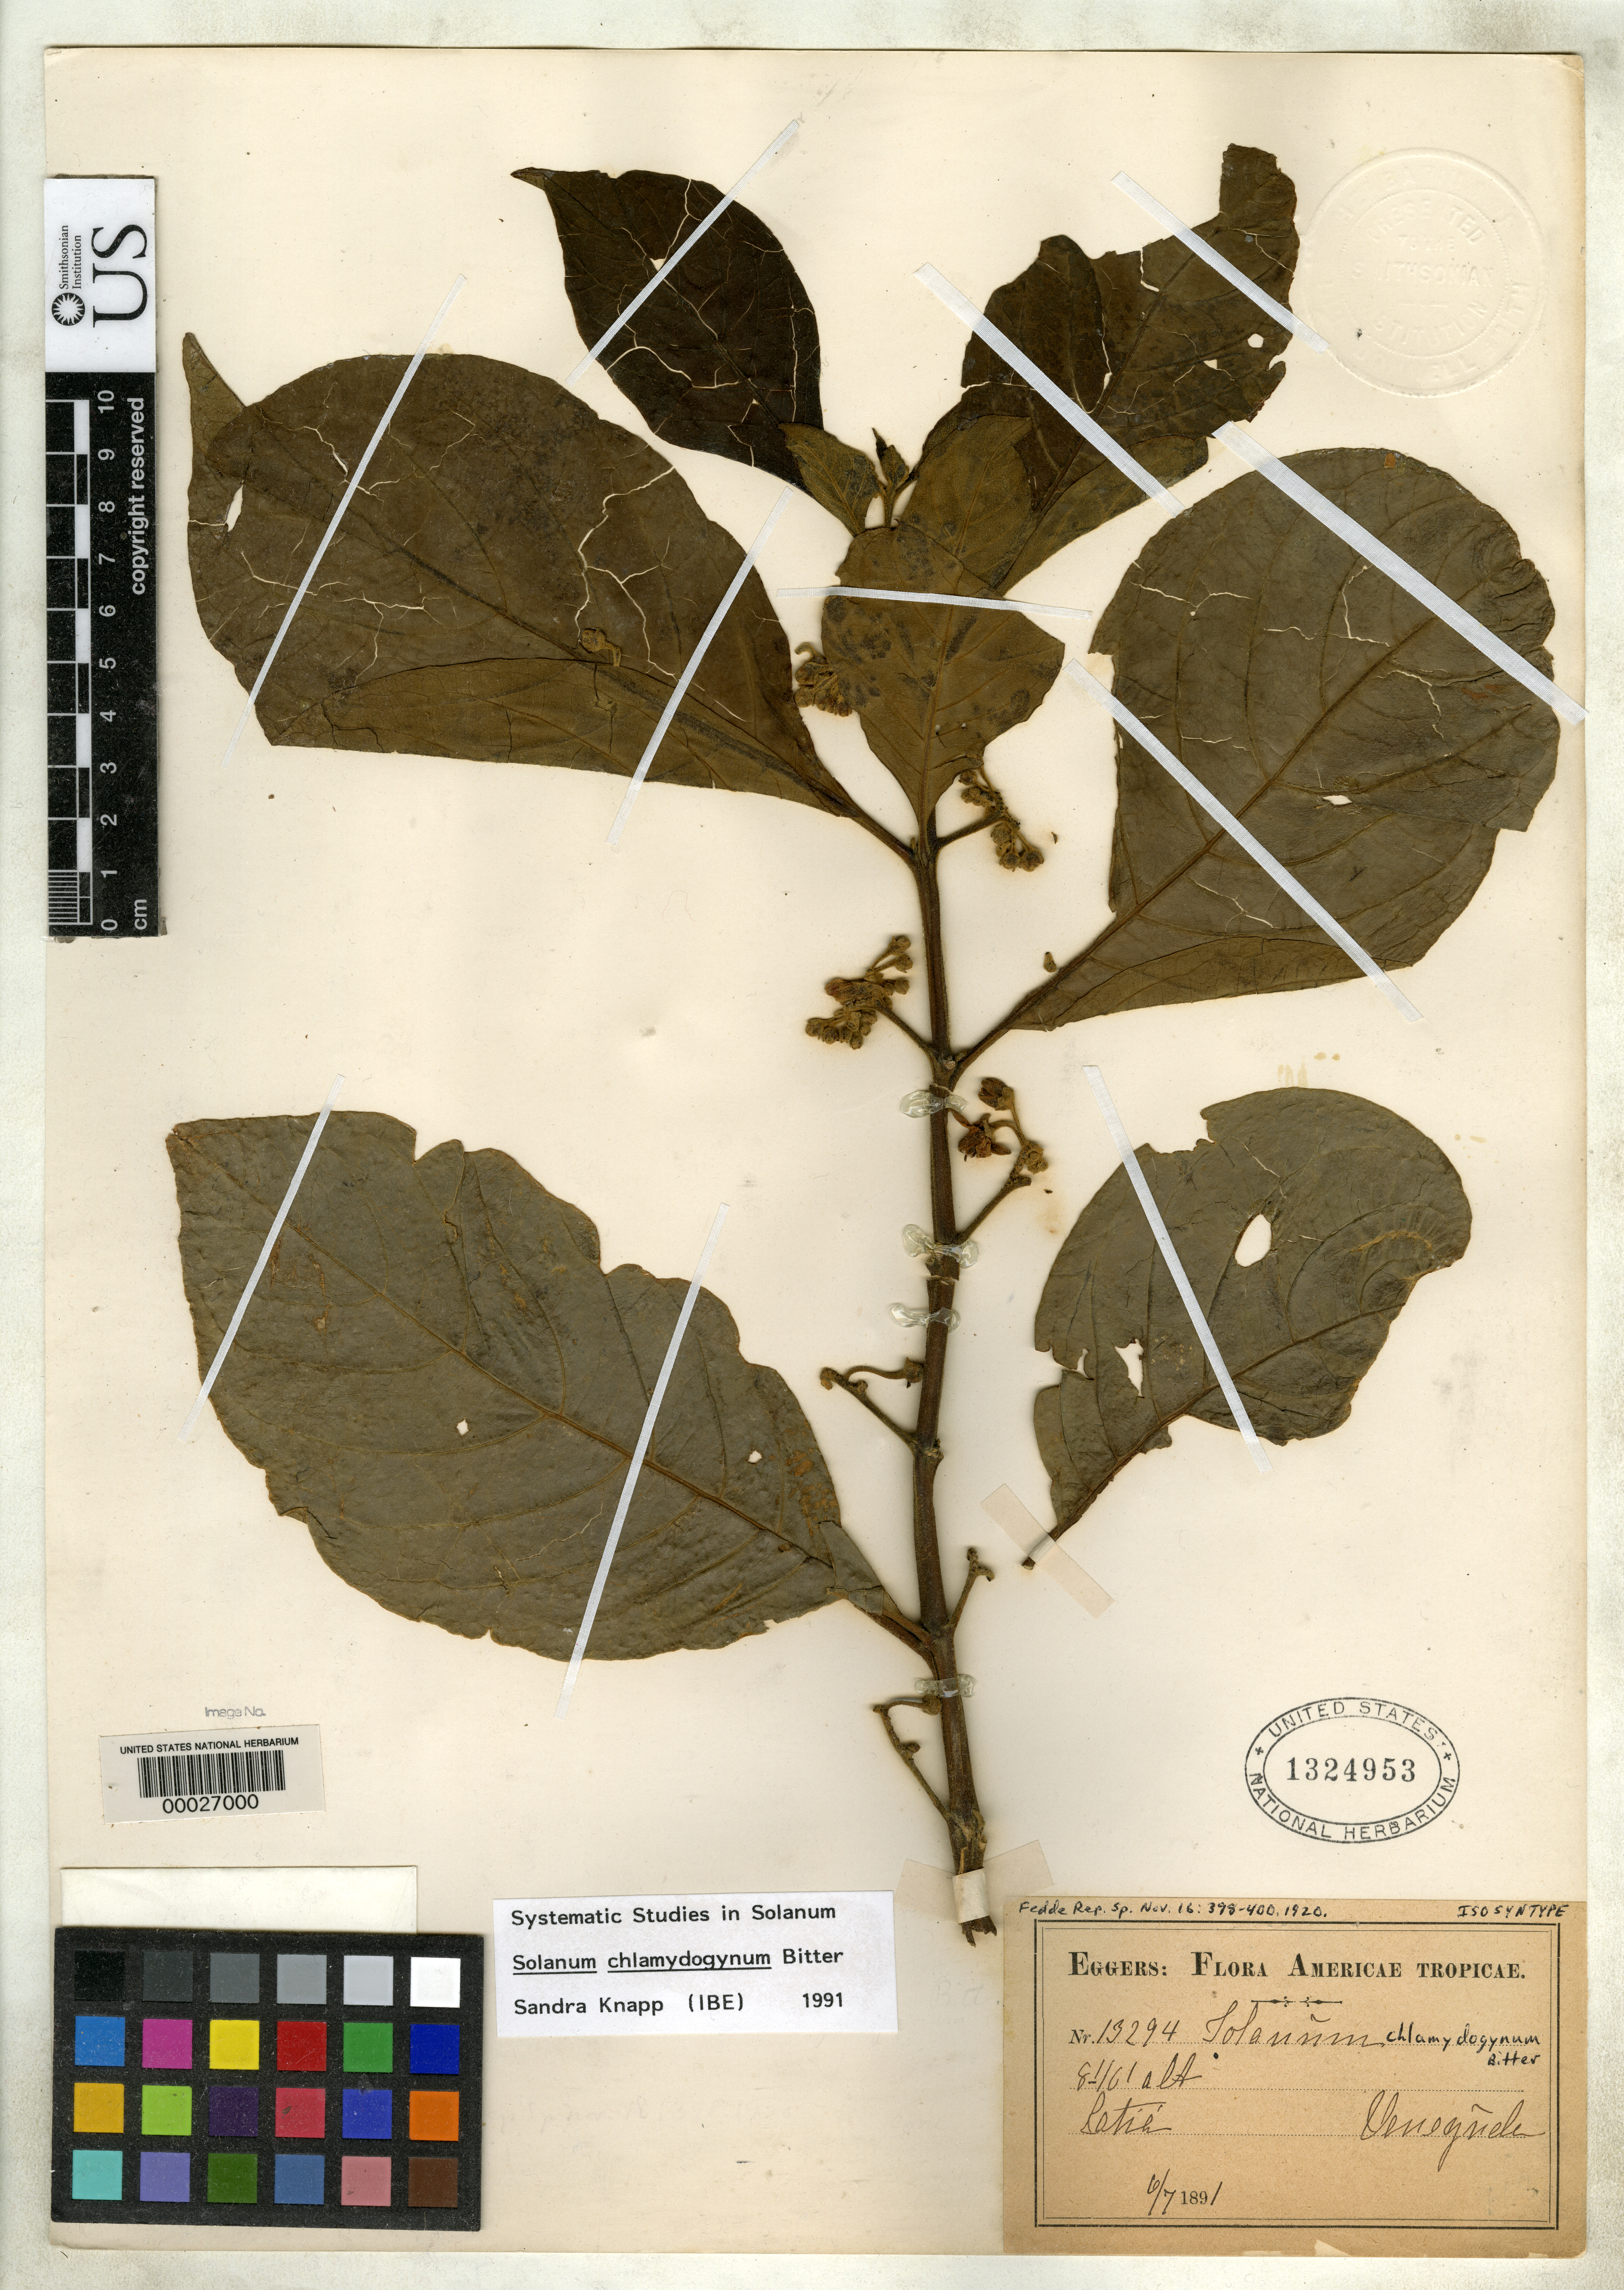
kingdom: Plantae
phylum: Tracheophyta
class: Magnoliopsida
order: Solanales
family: Solanaceae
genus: Solanum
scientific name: Solanum chlamydogynum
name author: Bitter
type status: Isosyntype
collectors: H. F. A. von Eggers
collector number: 13294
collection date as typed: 1891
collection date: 1891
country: Venezuela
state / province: Mérida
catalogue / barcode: US 1324953